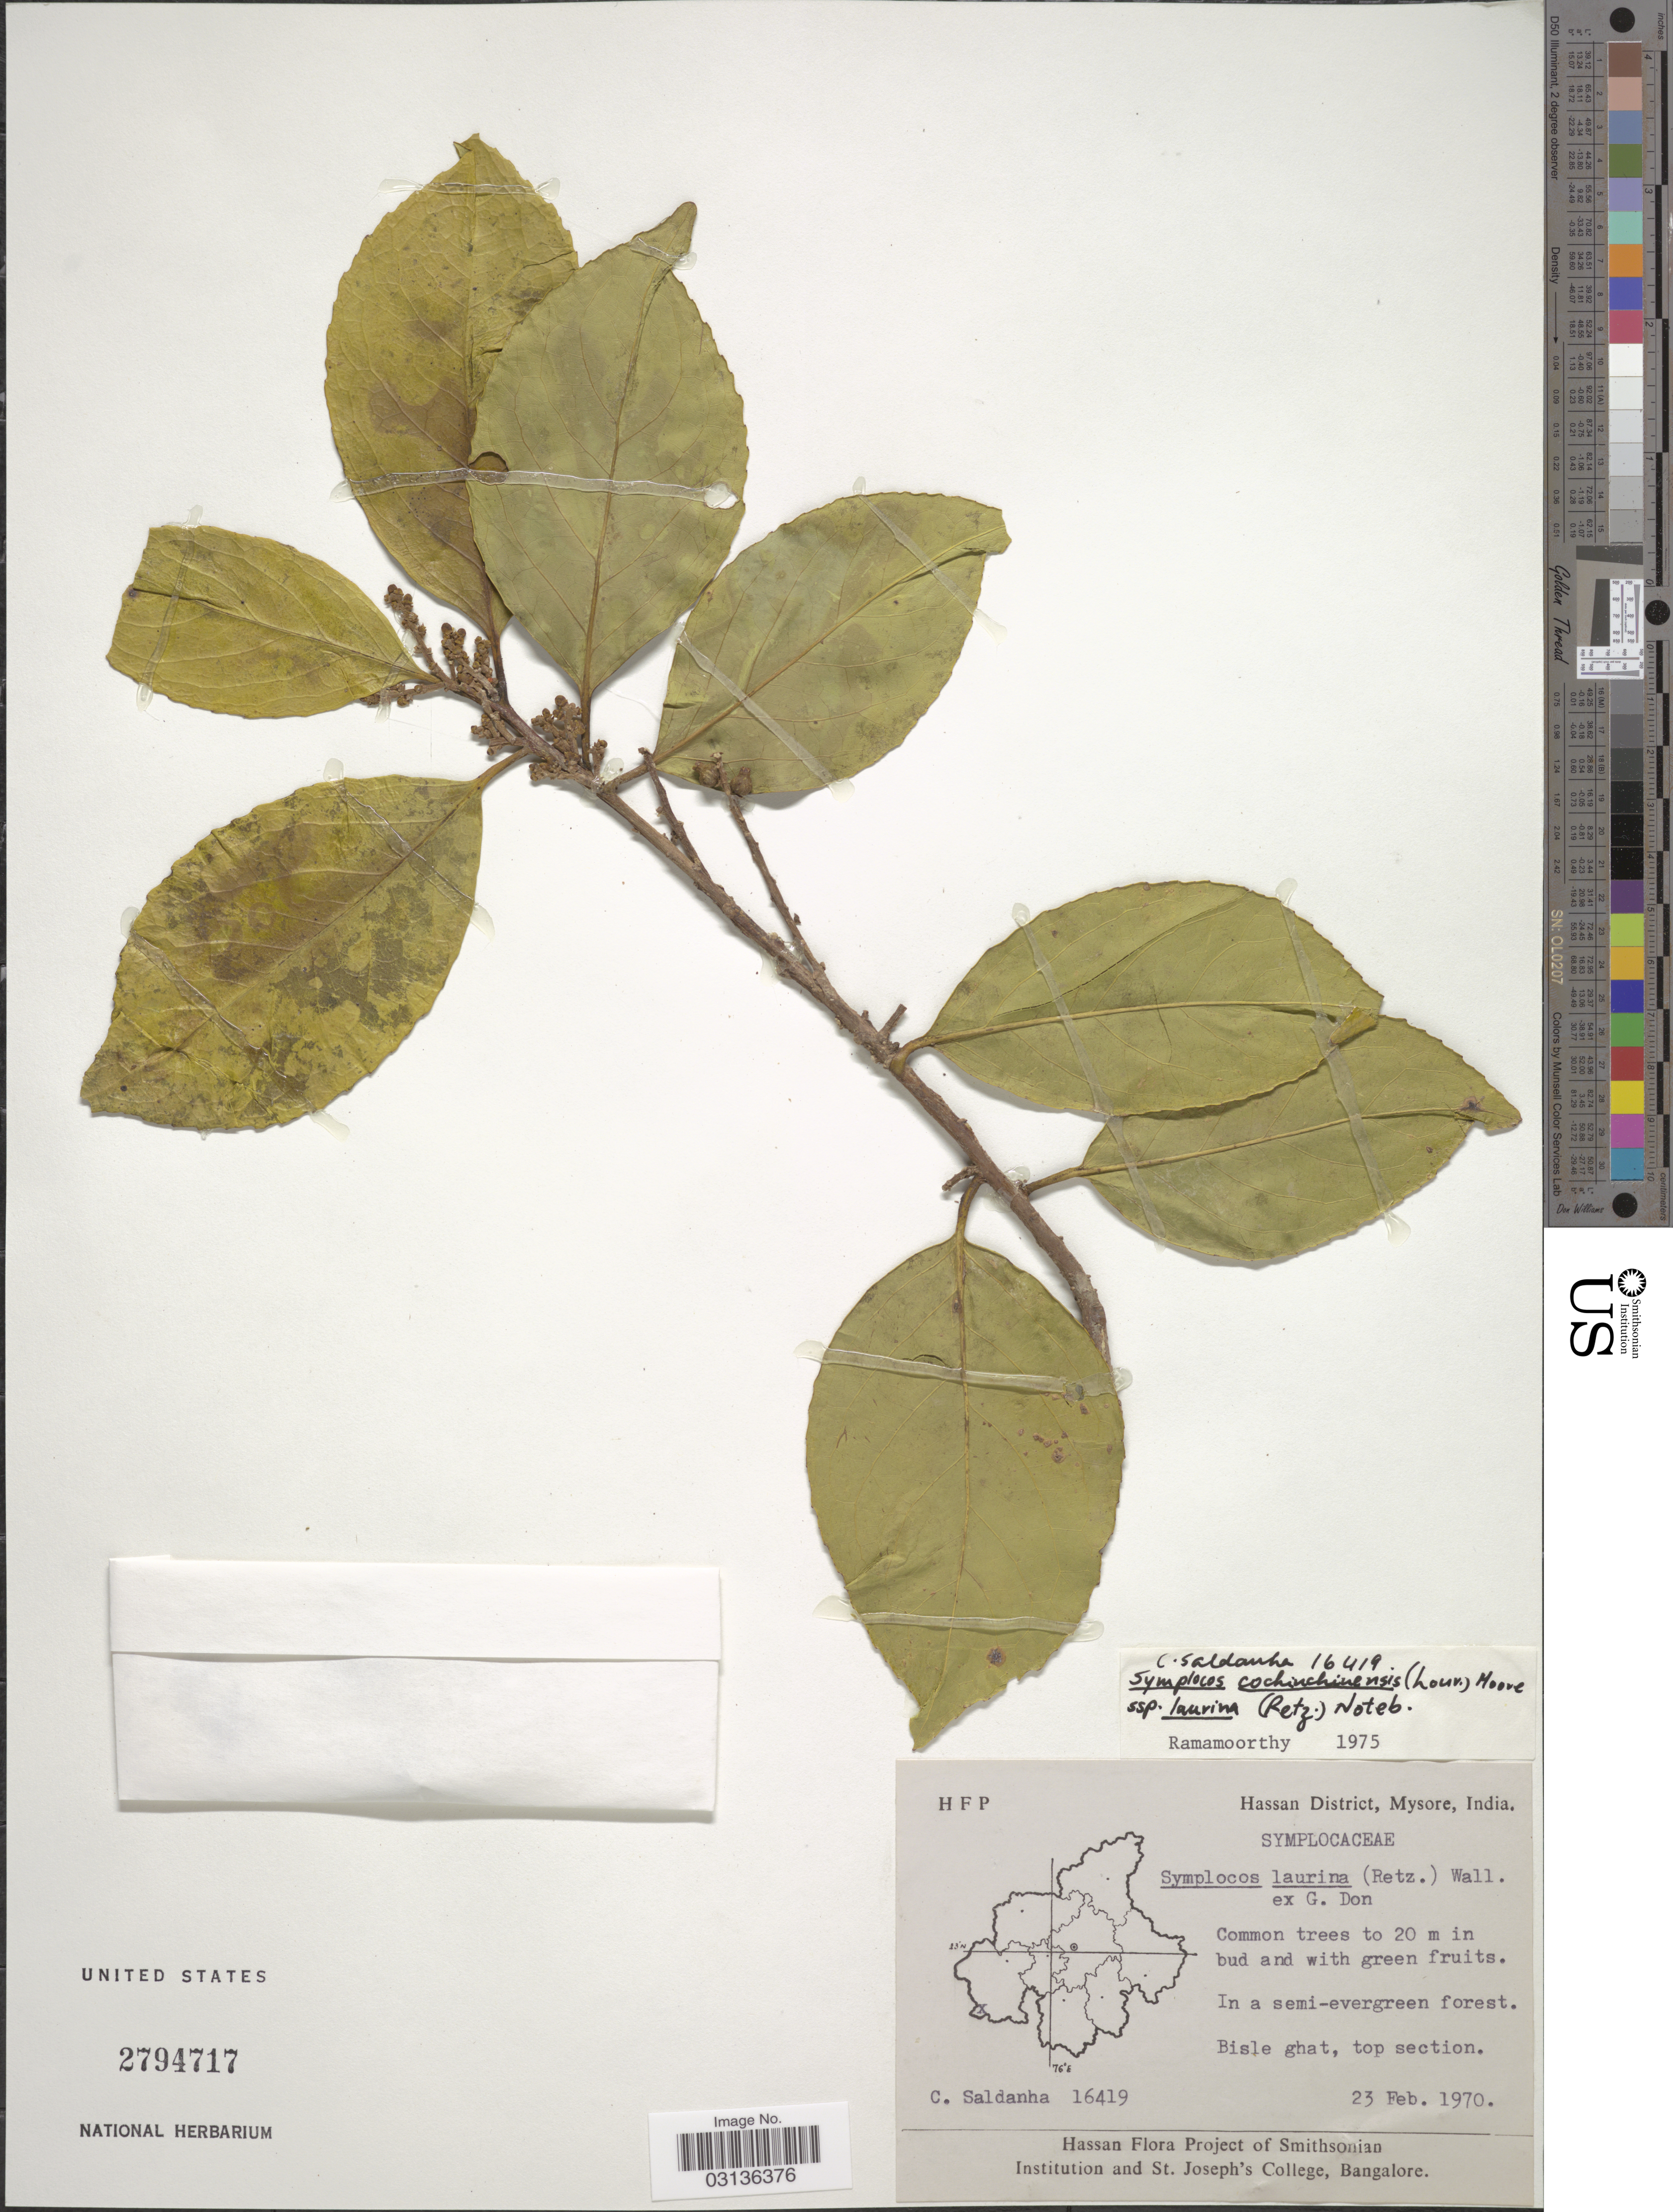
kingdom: Plantae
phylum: Tracheophyta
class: Magnoliopsida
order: Ericales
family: Symplocaceae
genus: Symplocos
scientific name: Symplocos cochinchinensis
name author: (Lour.) S. Moore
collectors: C. Saldanha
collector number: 16419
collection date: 1970-02-23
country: India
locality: Hassan District, Mysore. Bisle ghat, top section.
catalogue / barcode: US 2794717